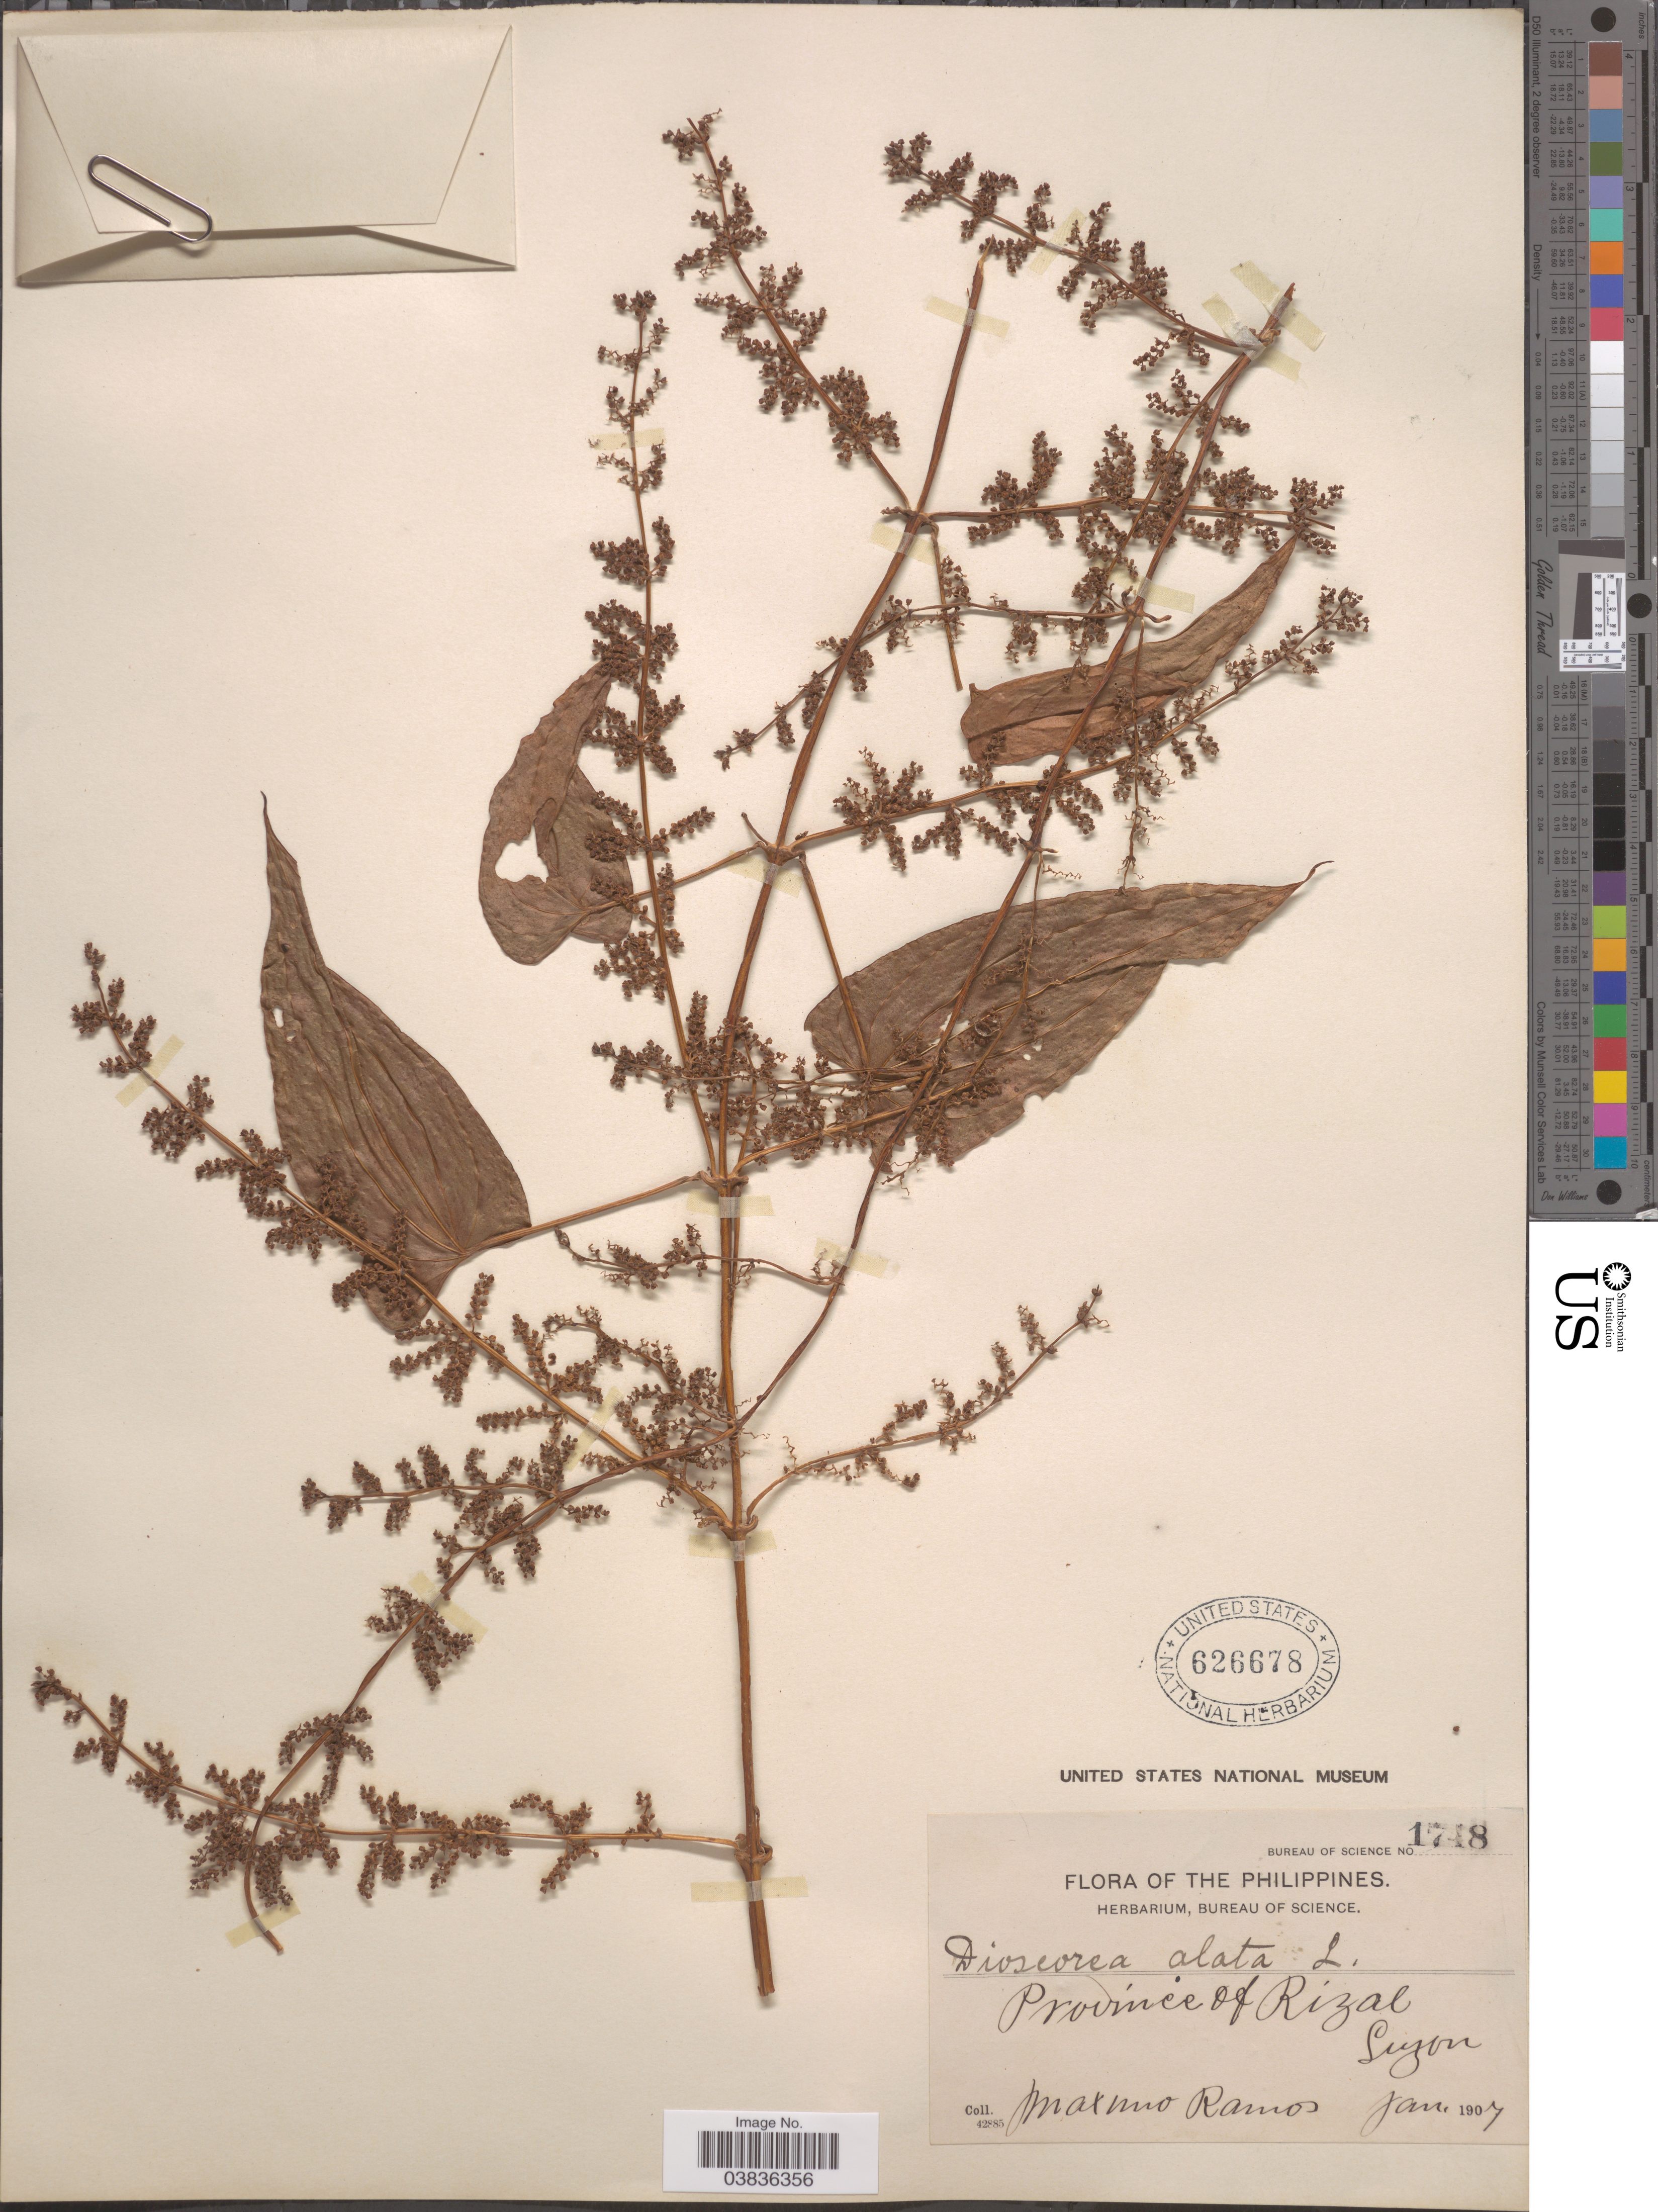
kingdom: Plantae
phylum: Tracheophyta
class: Liliopsida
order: Dioscoreales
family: Dioscoreaceae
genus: Dioscorea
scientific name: Dioscorea alata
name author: L.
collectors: M. Ramos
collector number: Bureau of Science 1748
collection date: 1907-01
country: Philippines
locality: Province of Rizal. Luzon.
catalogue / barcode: US 626678